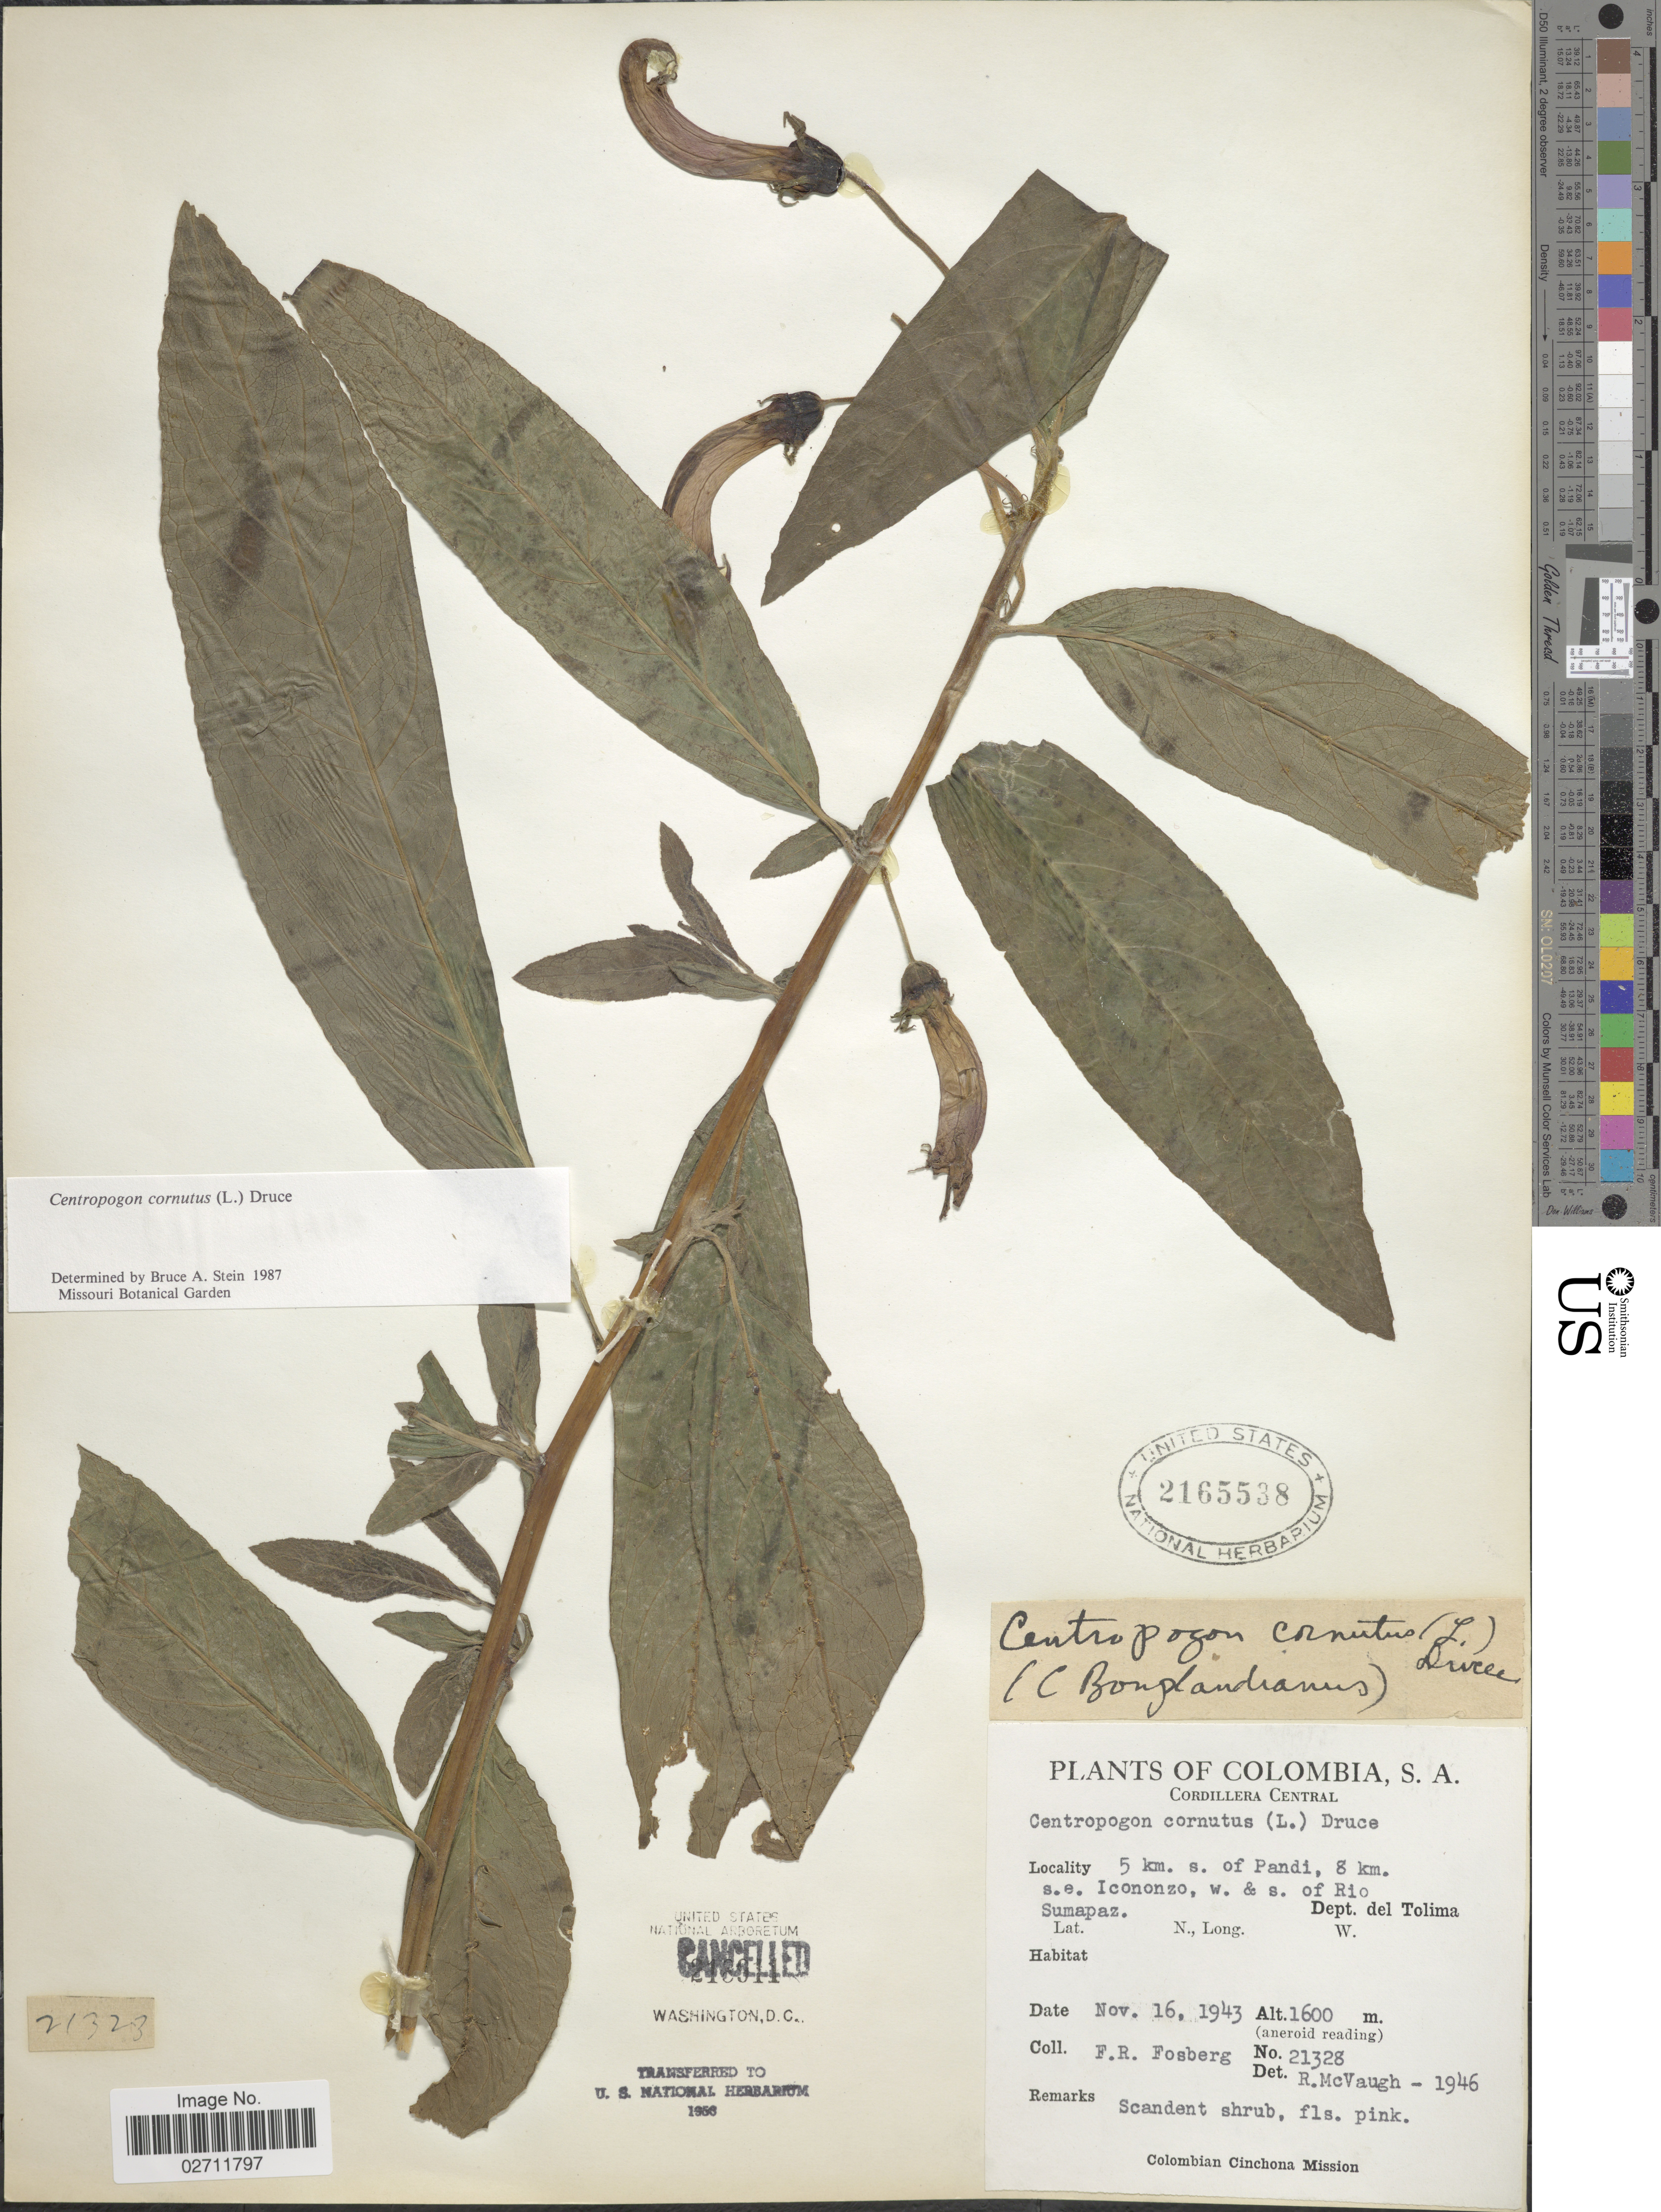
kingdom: Plantae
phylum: Tracheophyta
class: Magnoliopsida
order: Asterales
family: Campanulaceae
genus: Centropogon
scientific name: Centropogon cornutus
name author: (L.) Druce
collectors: F. R. Fosberg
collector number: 21328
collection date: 1943-11-16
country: Colombia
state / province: Tolima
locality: S.A. Cordillera Central. 5 km s. of Pandi, 8 km s.e. of Icononzo, w. & s. of Rio Sumapaz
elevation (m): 1600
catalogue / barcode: US 2165538